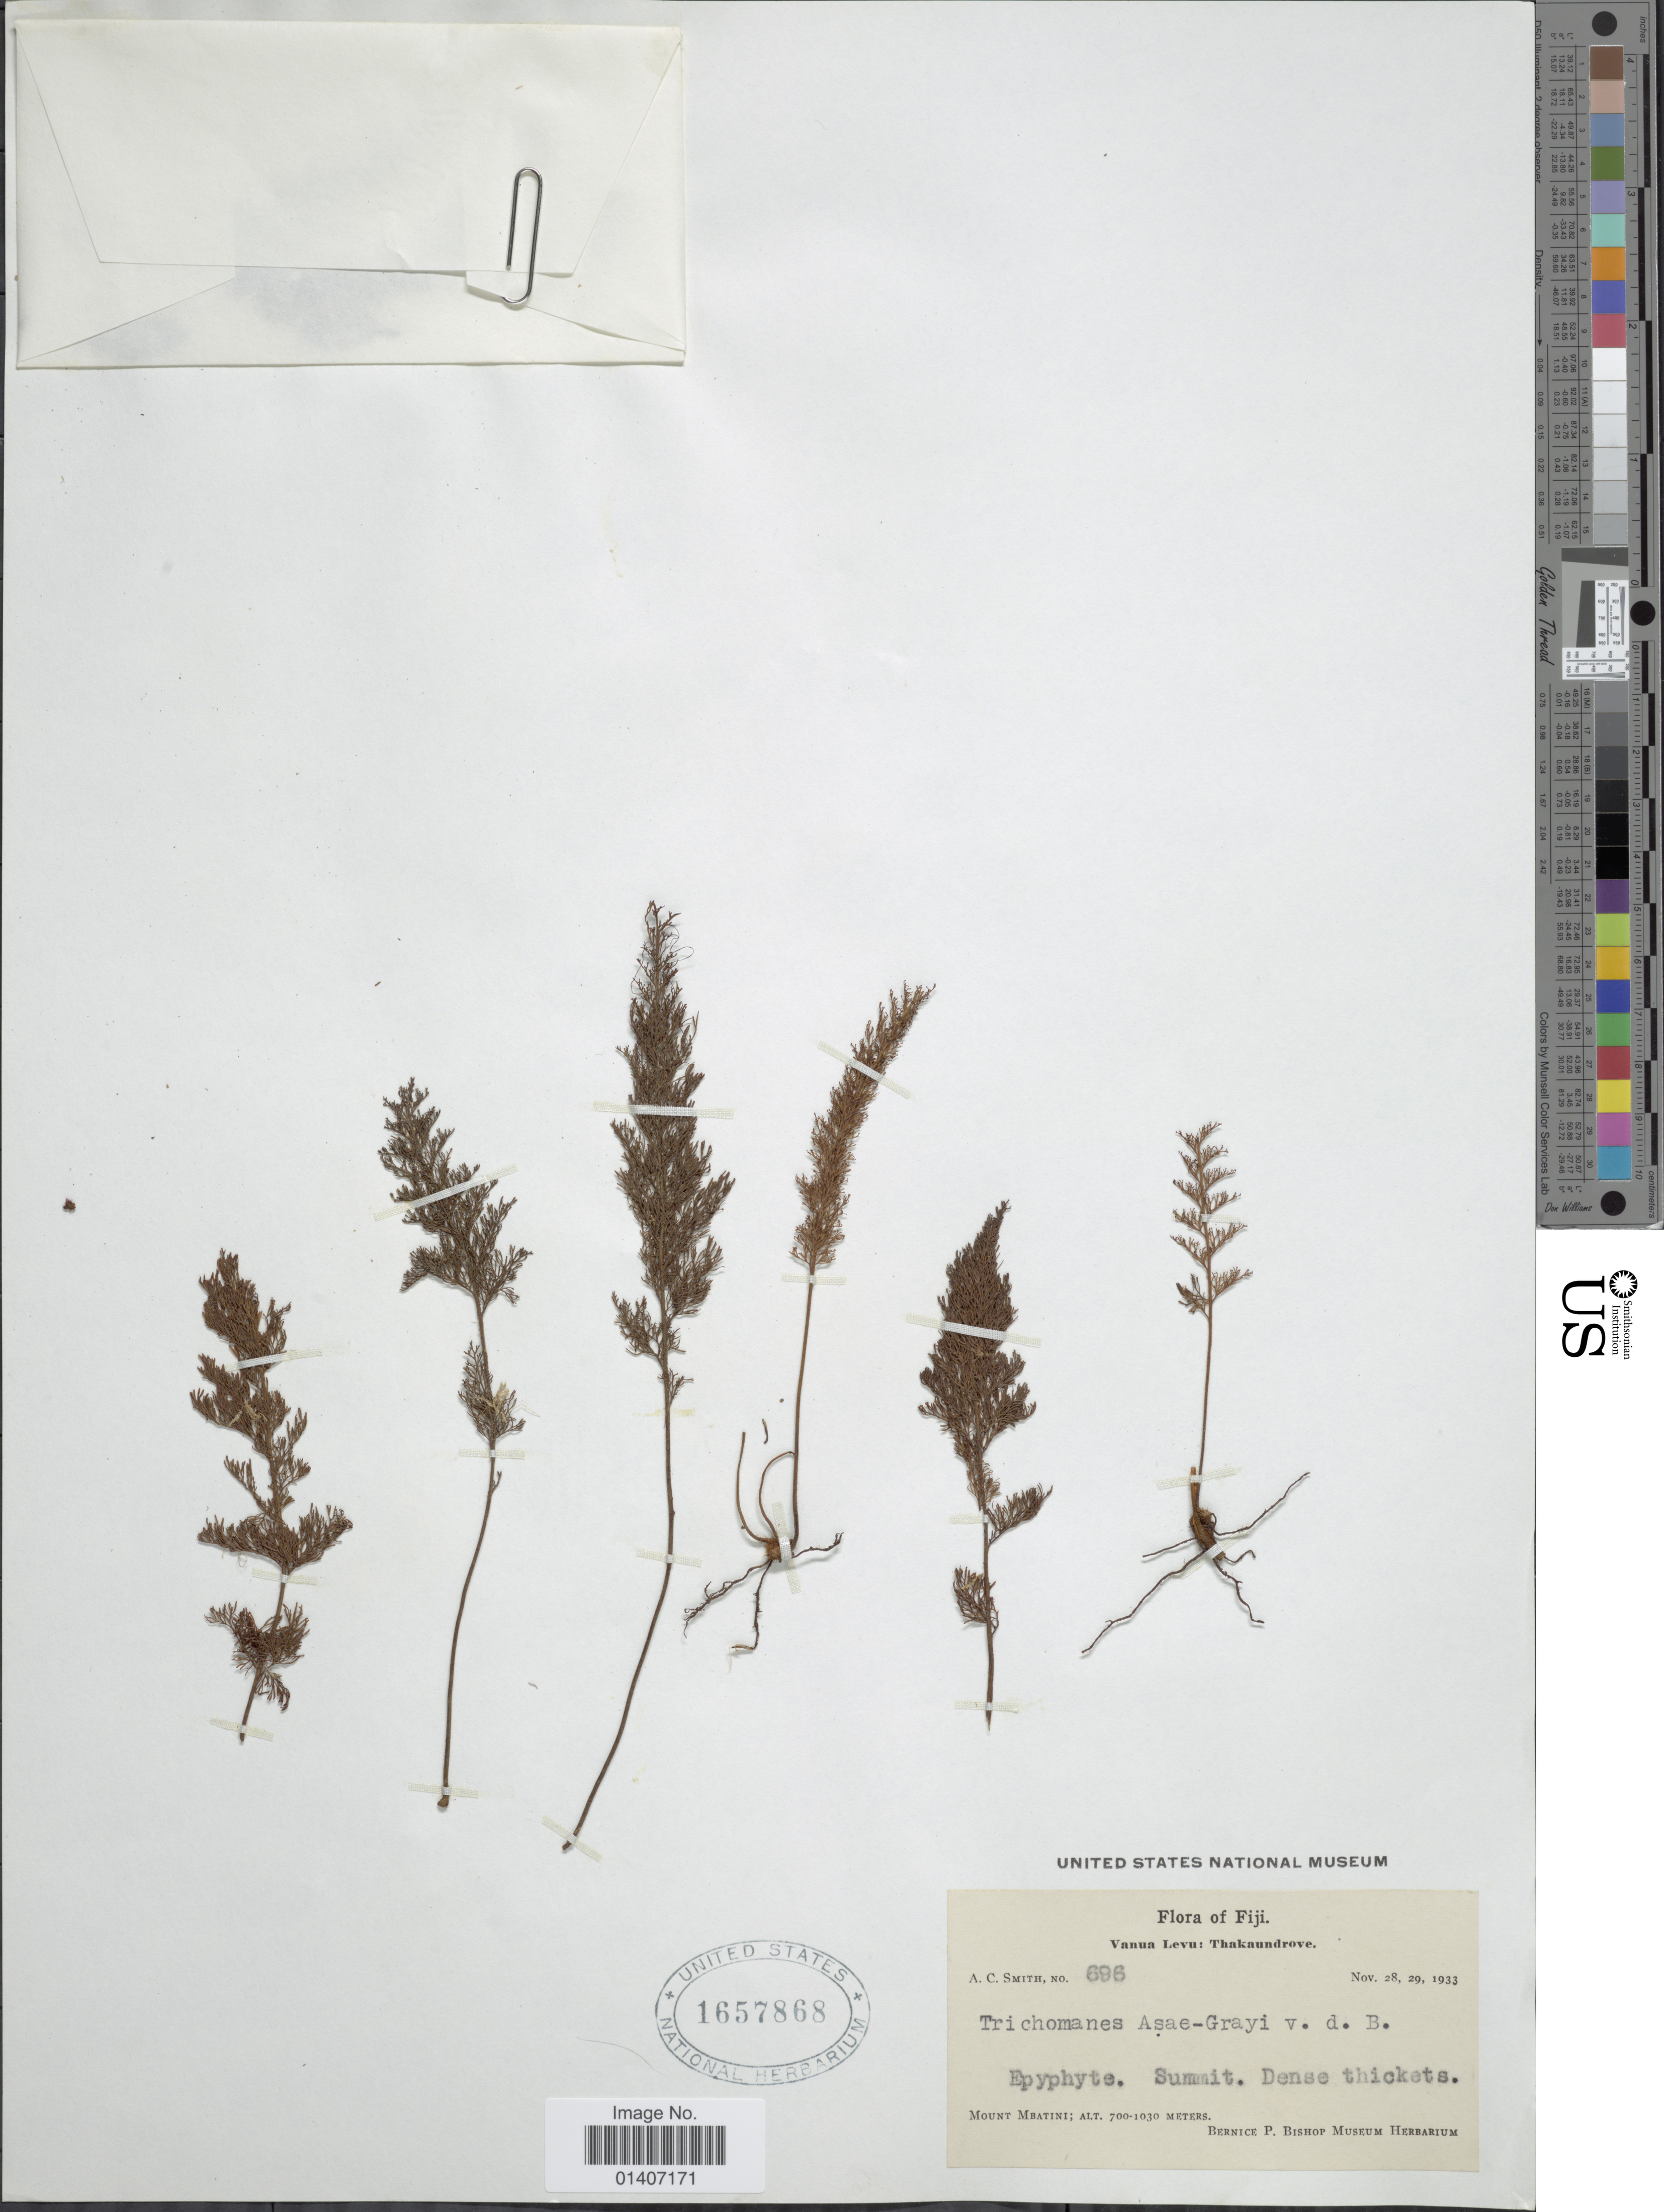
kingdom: Plantae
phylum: Tracheophyta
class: Polypodiopsida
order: Hymenophyllales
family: Hymenophyllaceae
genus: Abrodictyum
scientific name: Abrodictyum asae-grayi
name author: (Bosch) Ebihara & K. Iwats.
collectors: A. C. Smith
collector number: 696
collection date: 1933-11-28/1933-11-29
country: Fiji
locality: Vanua Levu: Thakaundrove, Mount Mbatini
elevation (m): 700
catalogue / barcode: US 1657868